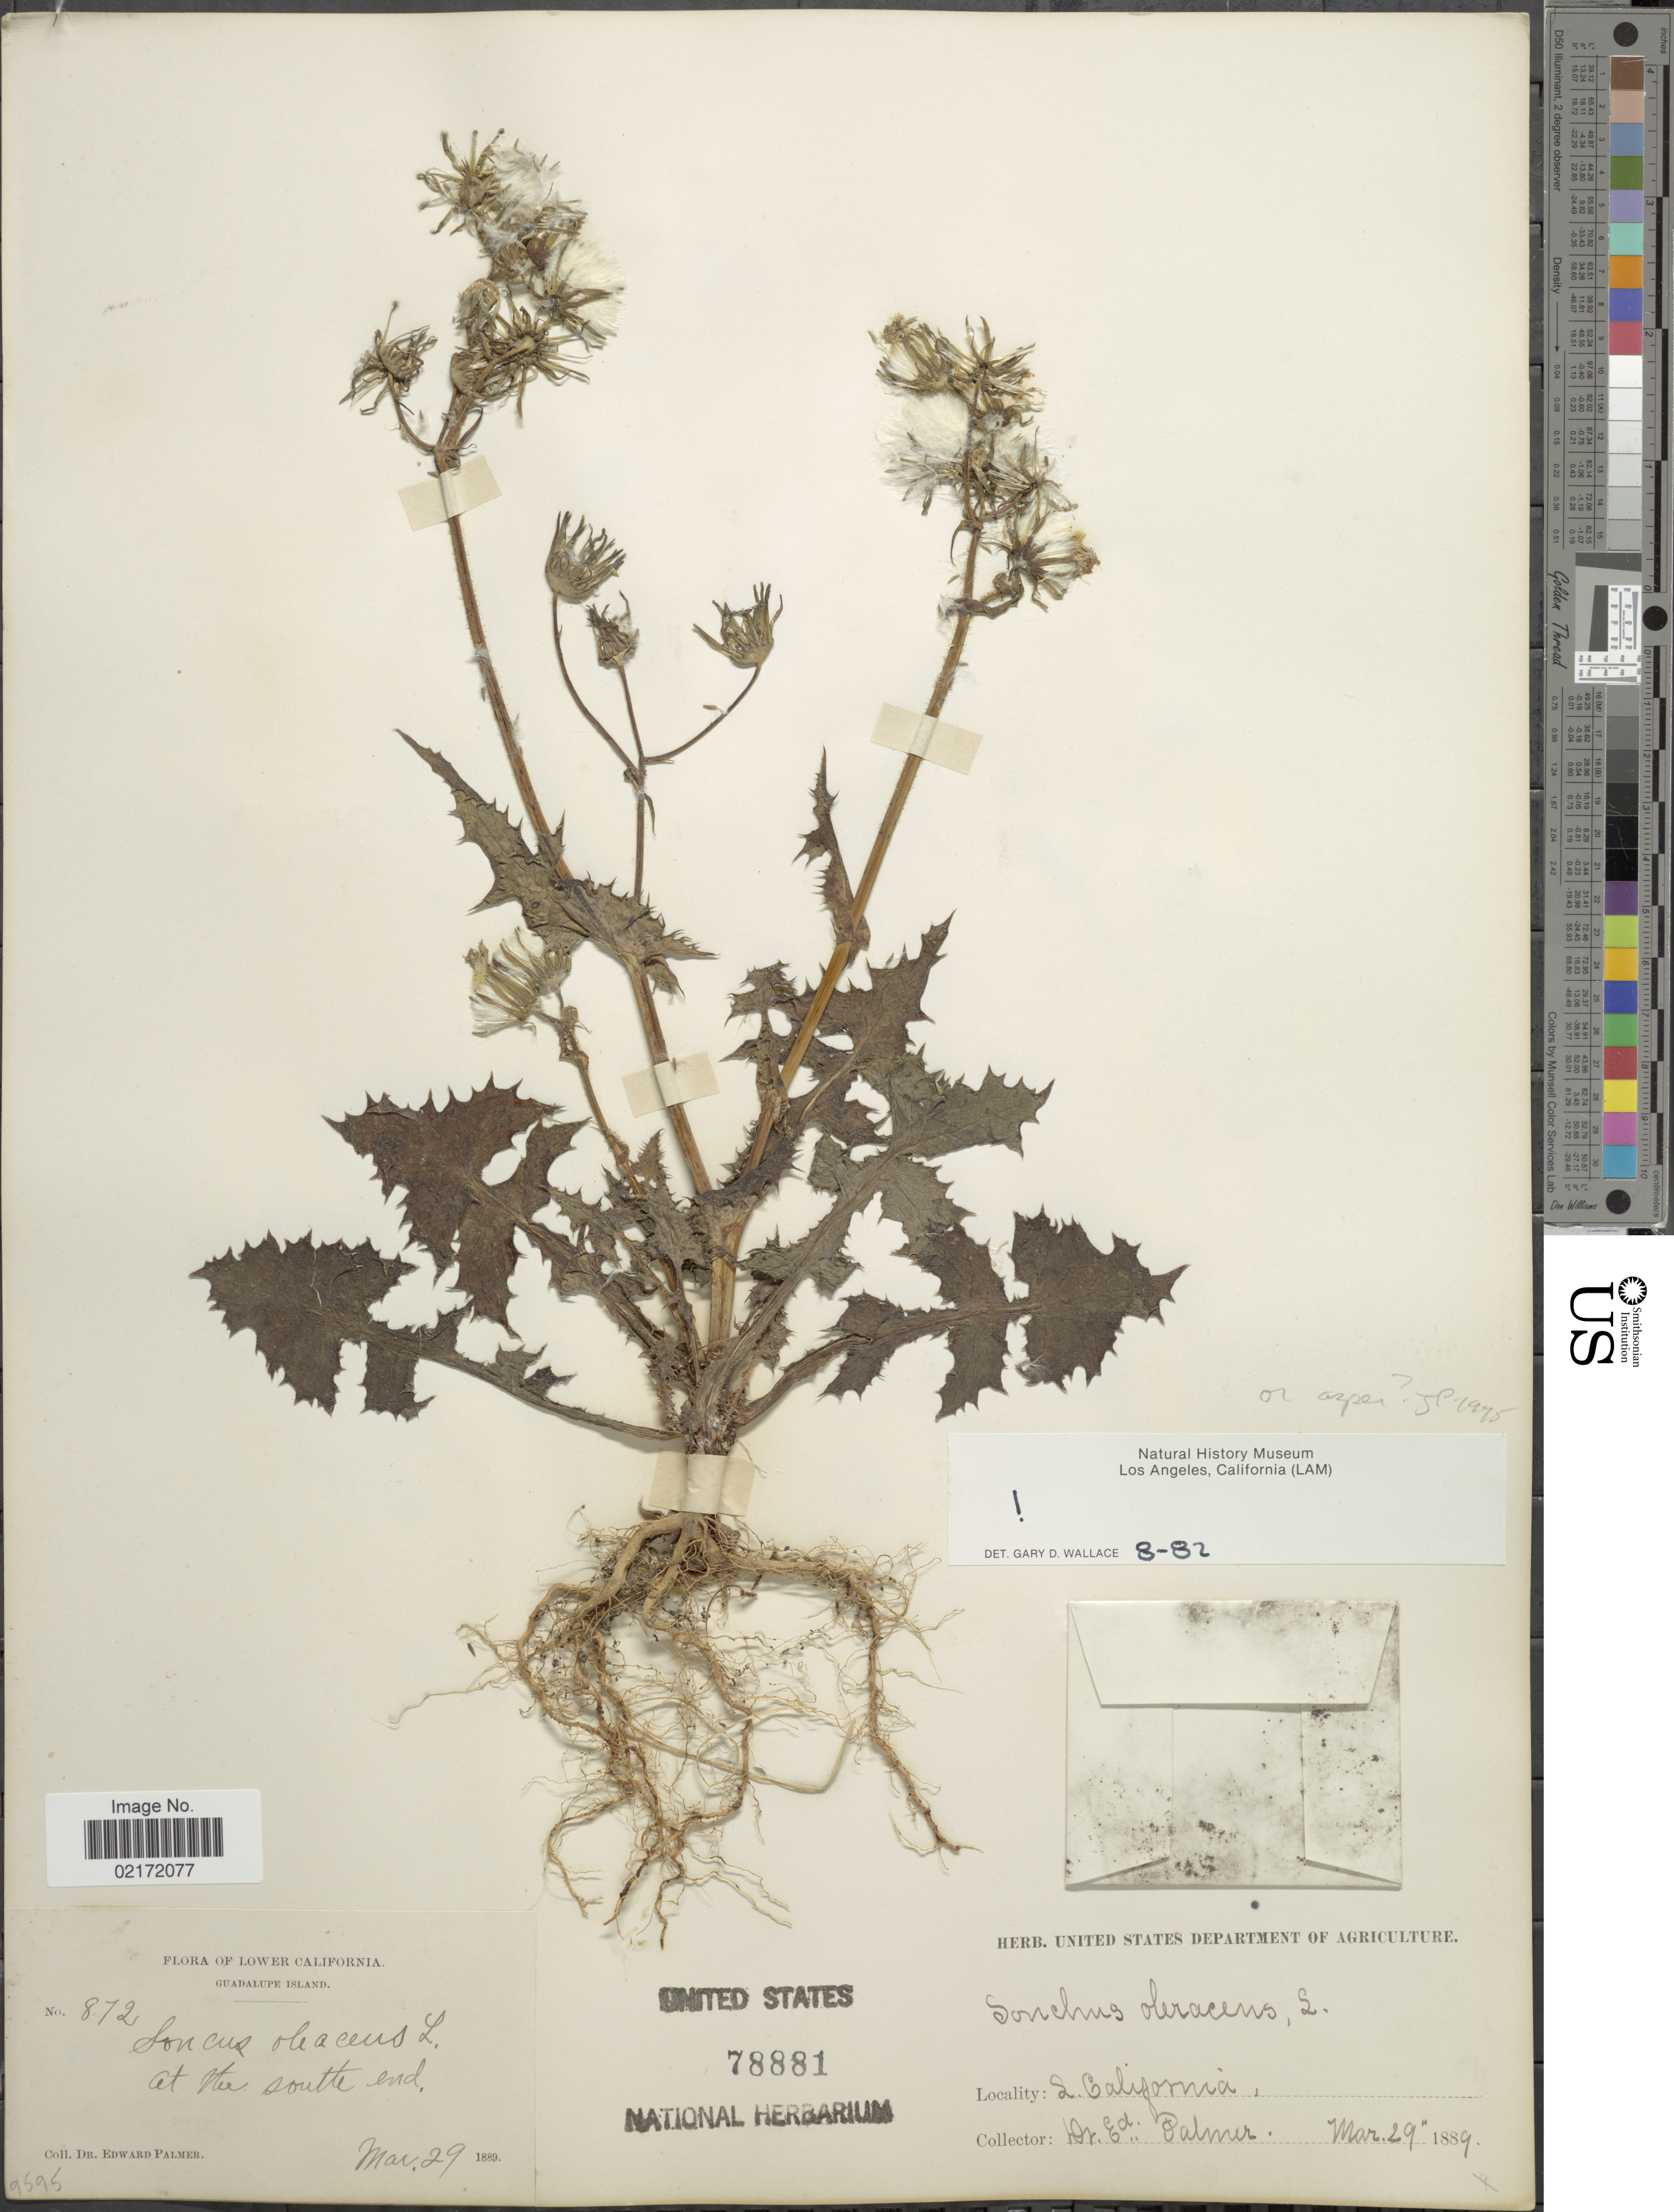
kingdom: Plantae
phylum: Tracheophyta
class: Magnoliopsida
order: Asterales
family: Asteraceae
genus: Sonchus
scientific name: Sonchus oleraceus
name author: L.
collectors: E. Palmer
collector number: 872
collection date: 1889-03-29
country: United States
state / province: California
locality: Lower California. Guadalupe Island. At the south end. S. California.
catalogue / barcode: US 78881